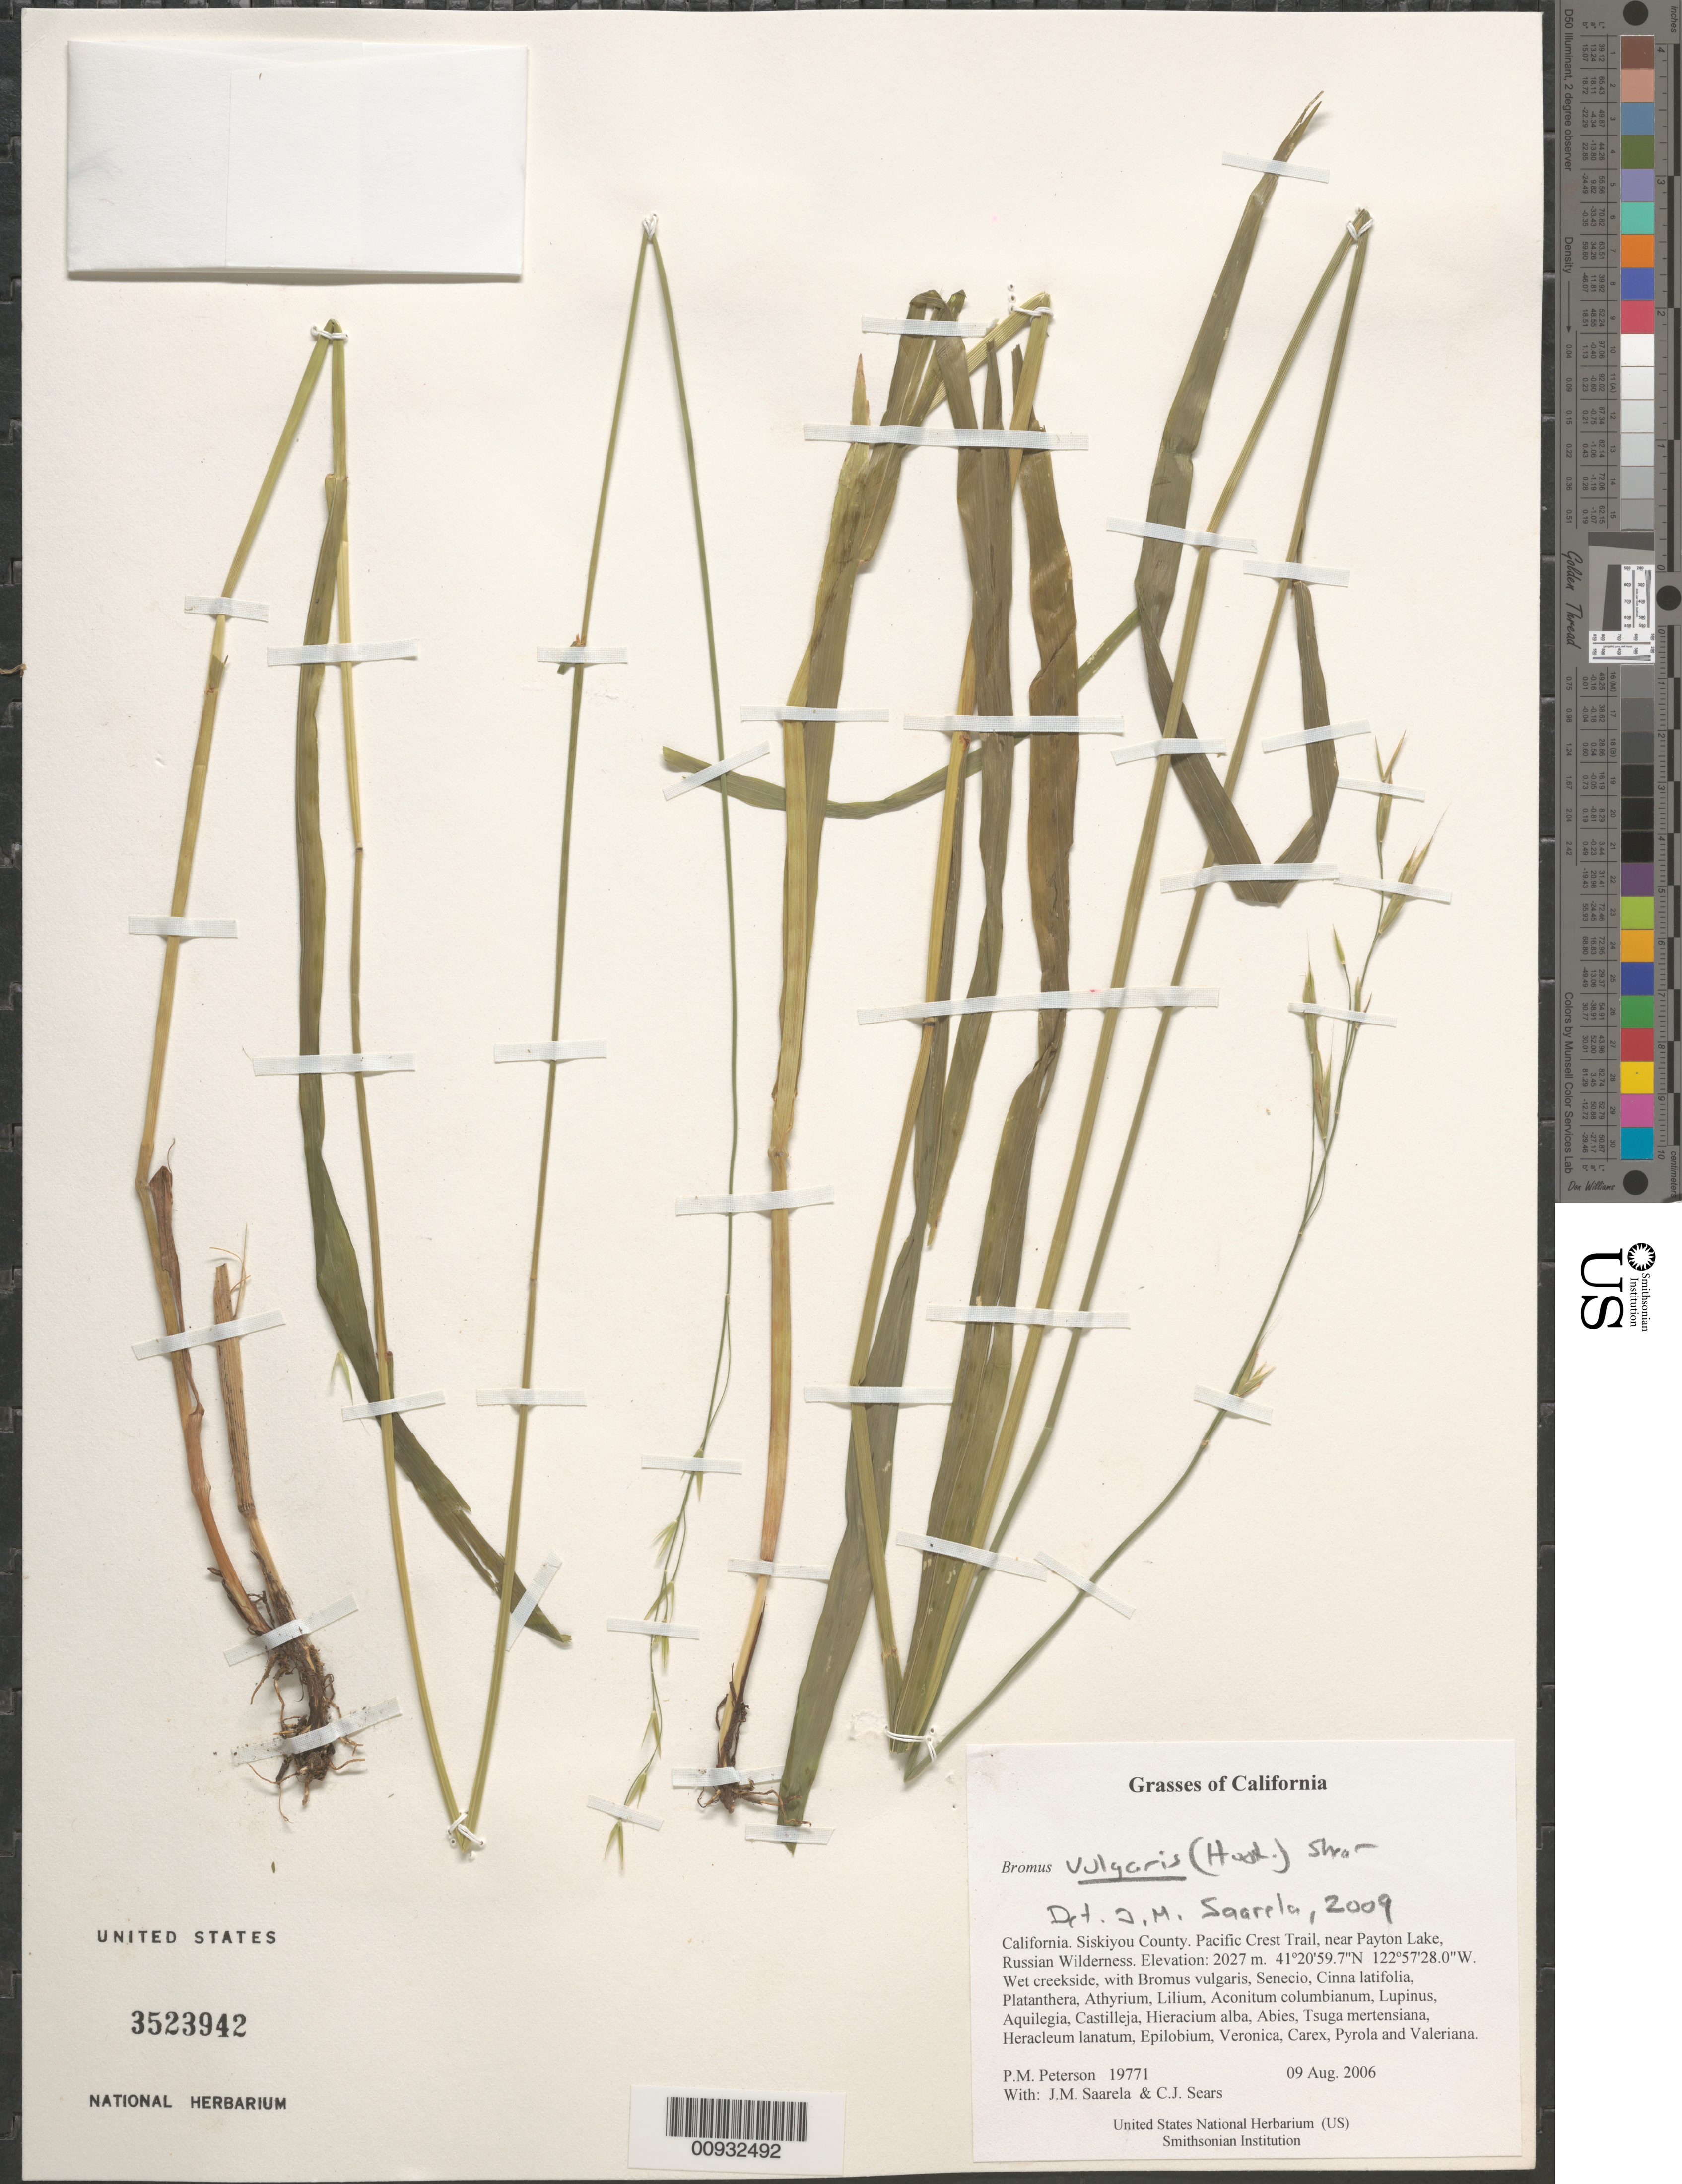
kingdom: Plantae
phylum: Tracheophyta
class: Liliopsida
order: Poales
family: Poaceae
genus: Bromus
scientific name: Bromus vulgaris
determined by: Saarela, J. M., (CAN), Canadian Museum of Nature (CANADA)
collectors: P. M. Peterson, J. Saarela & C. Sears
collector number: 19771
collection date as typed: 09 Aug 2006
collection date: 2006-08-09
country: United States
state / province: California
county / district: Siskiyou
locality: Pacific Crest Trail, near Payton Lake, Russian Wilderness.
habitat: Wet creekside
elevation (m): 2027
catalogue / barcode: US 3523942